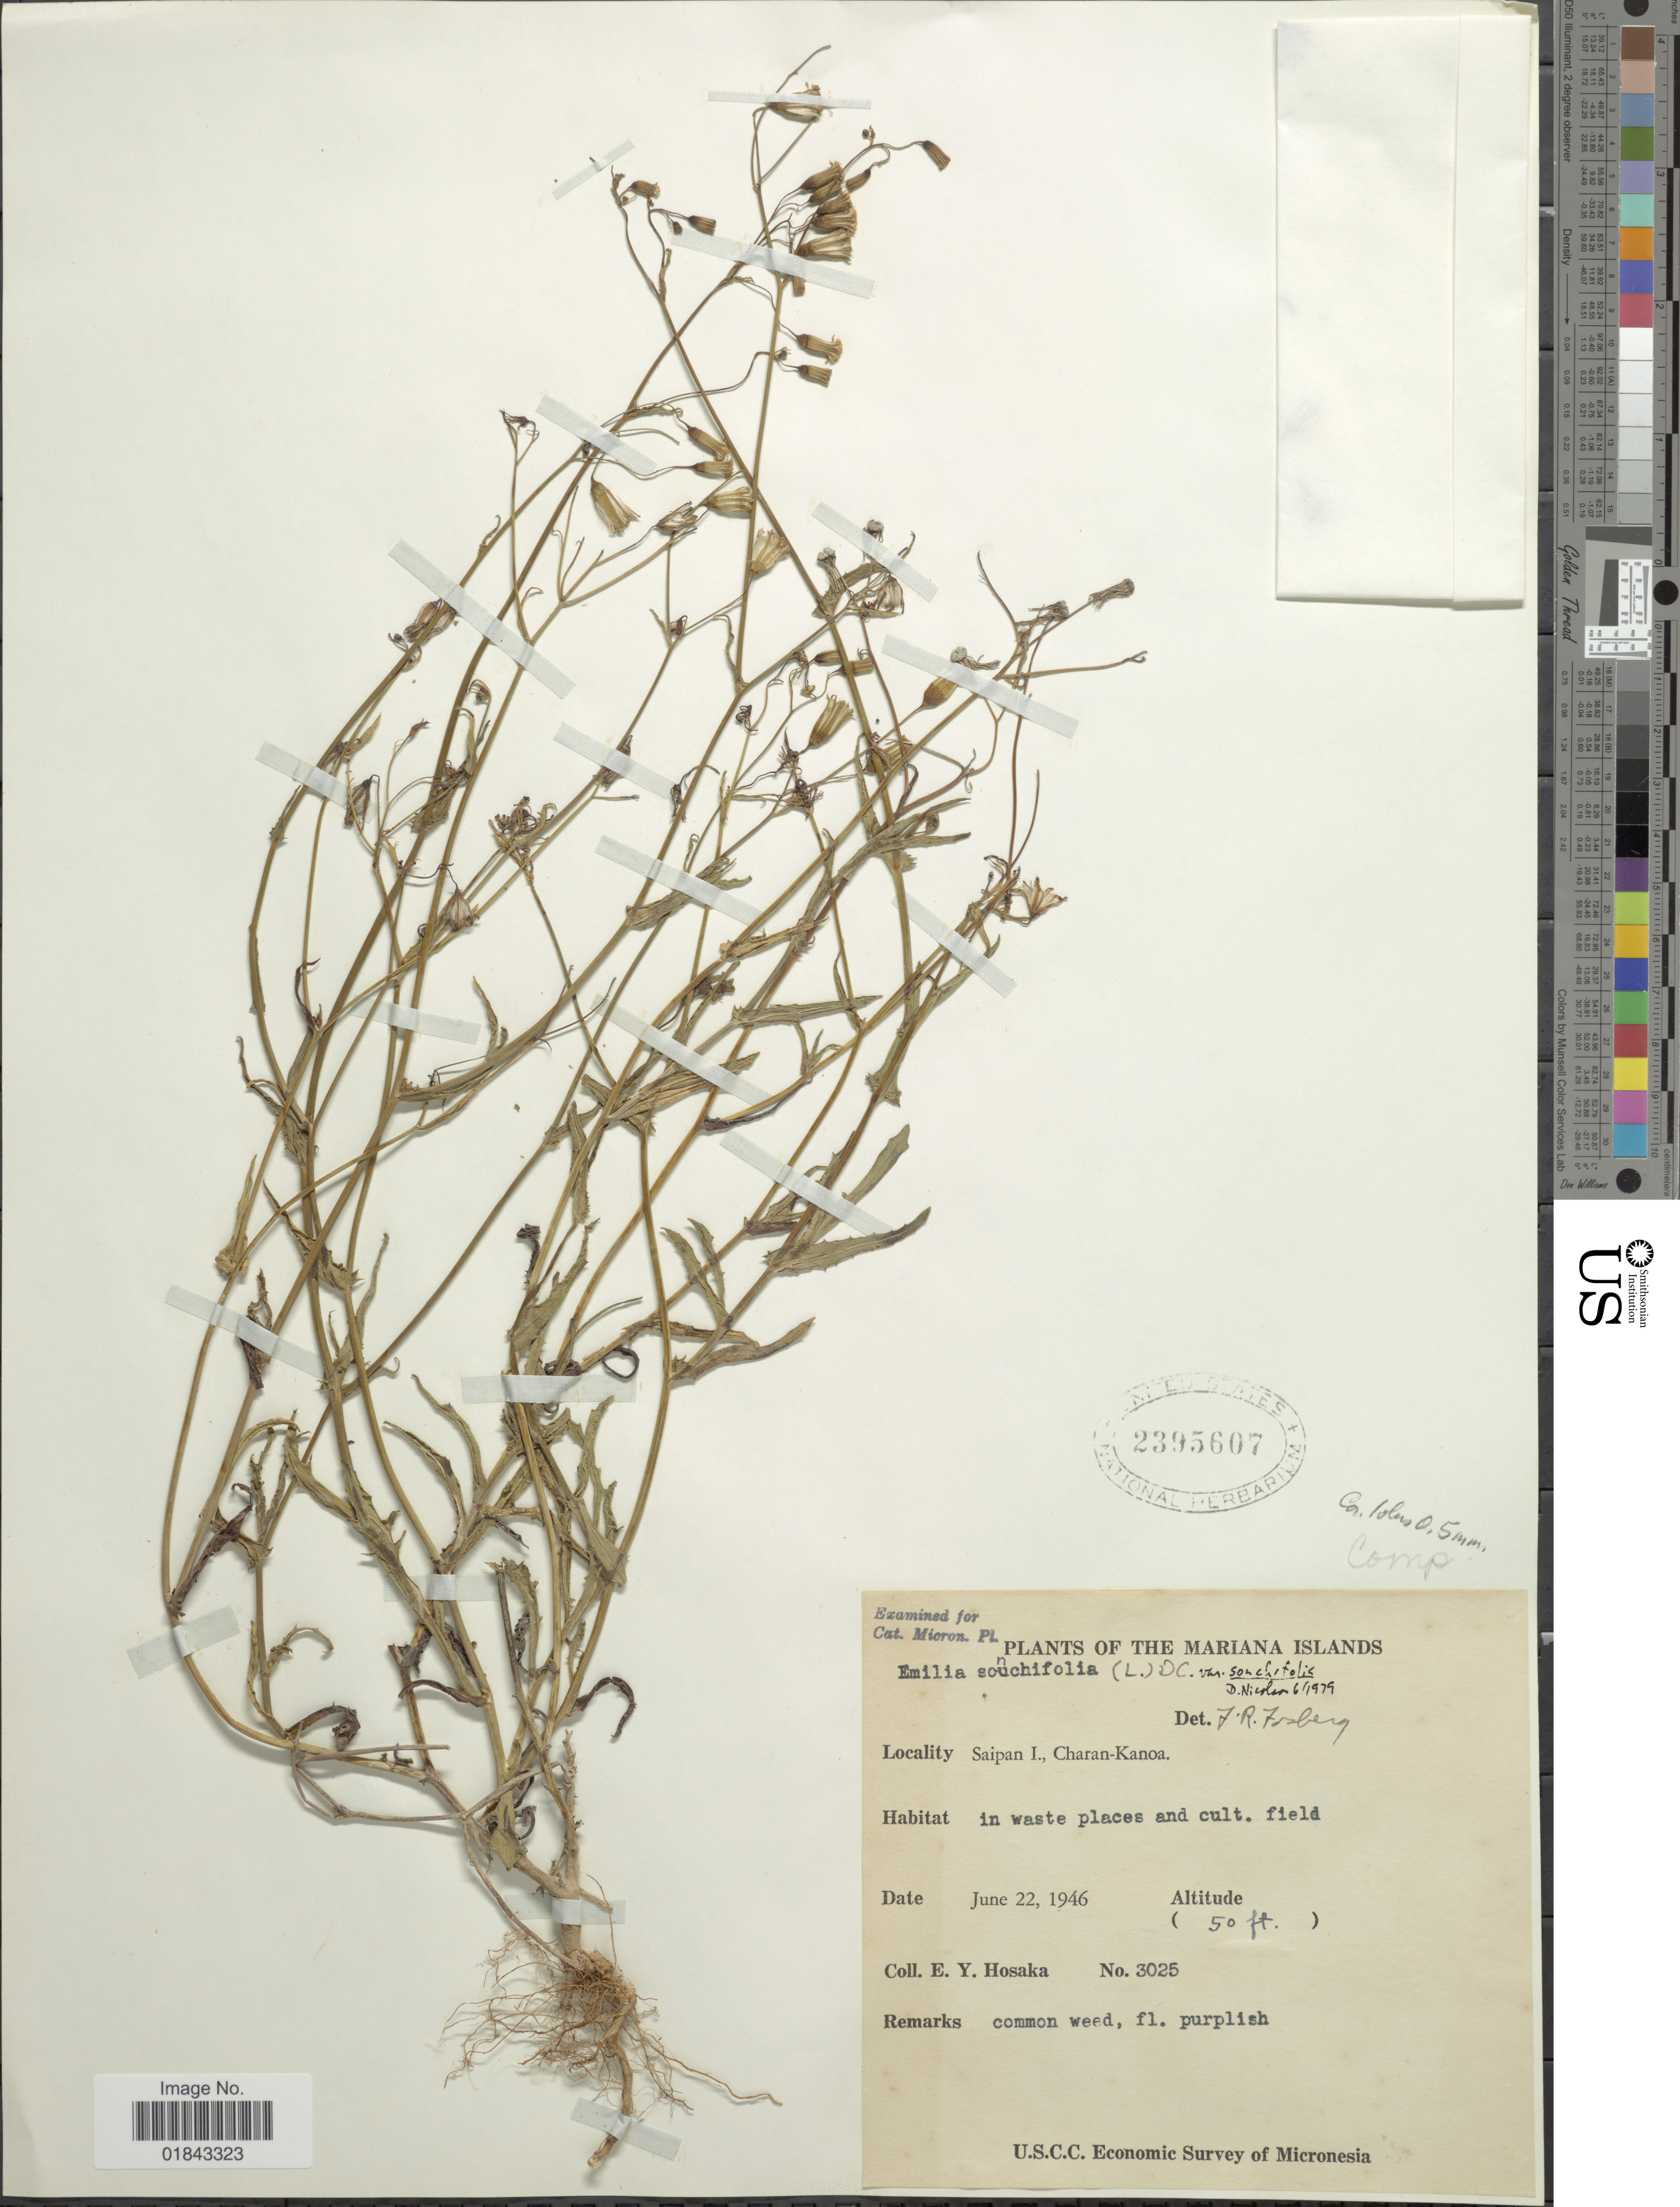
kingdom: Plantae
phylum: Tracheophyta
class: Magnoliopsida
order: Asterales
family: Asteraceae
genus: Emilia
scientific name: Emilia sonchifolia var. sonchifolia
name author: (L.) DC.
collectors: E. Y. Hosaka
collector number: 3025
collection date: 1946-06-22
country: Northern Mariana Islands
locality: Mariana Islands, Saipan I., Charan-Kanoa, in waste places and cult field, common weed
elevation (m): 15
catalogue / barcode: US 2395607